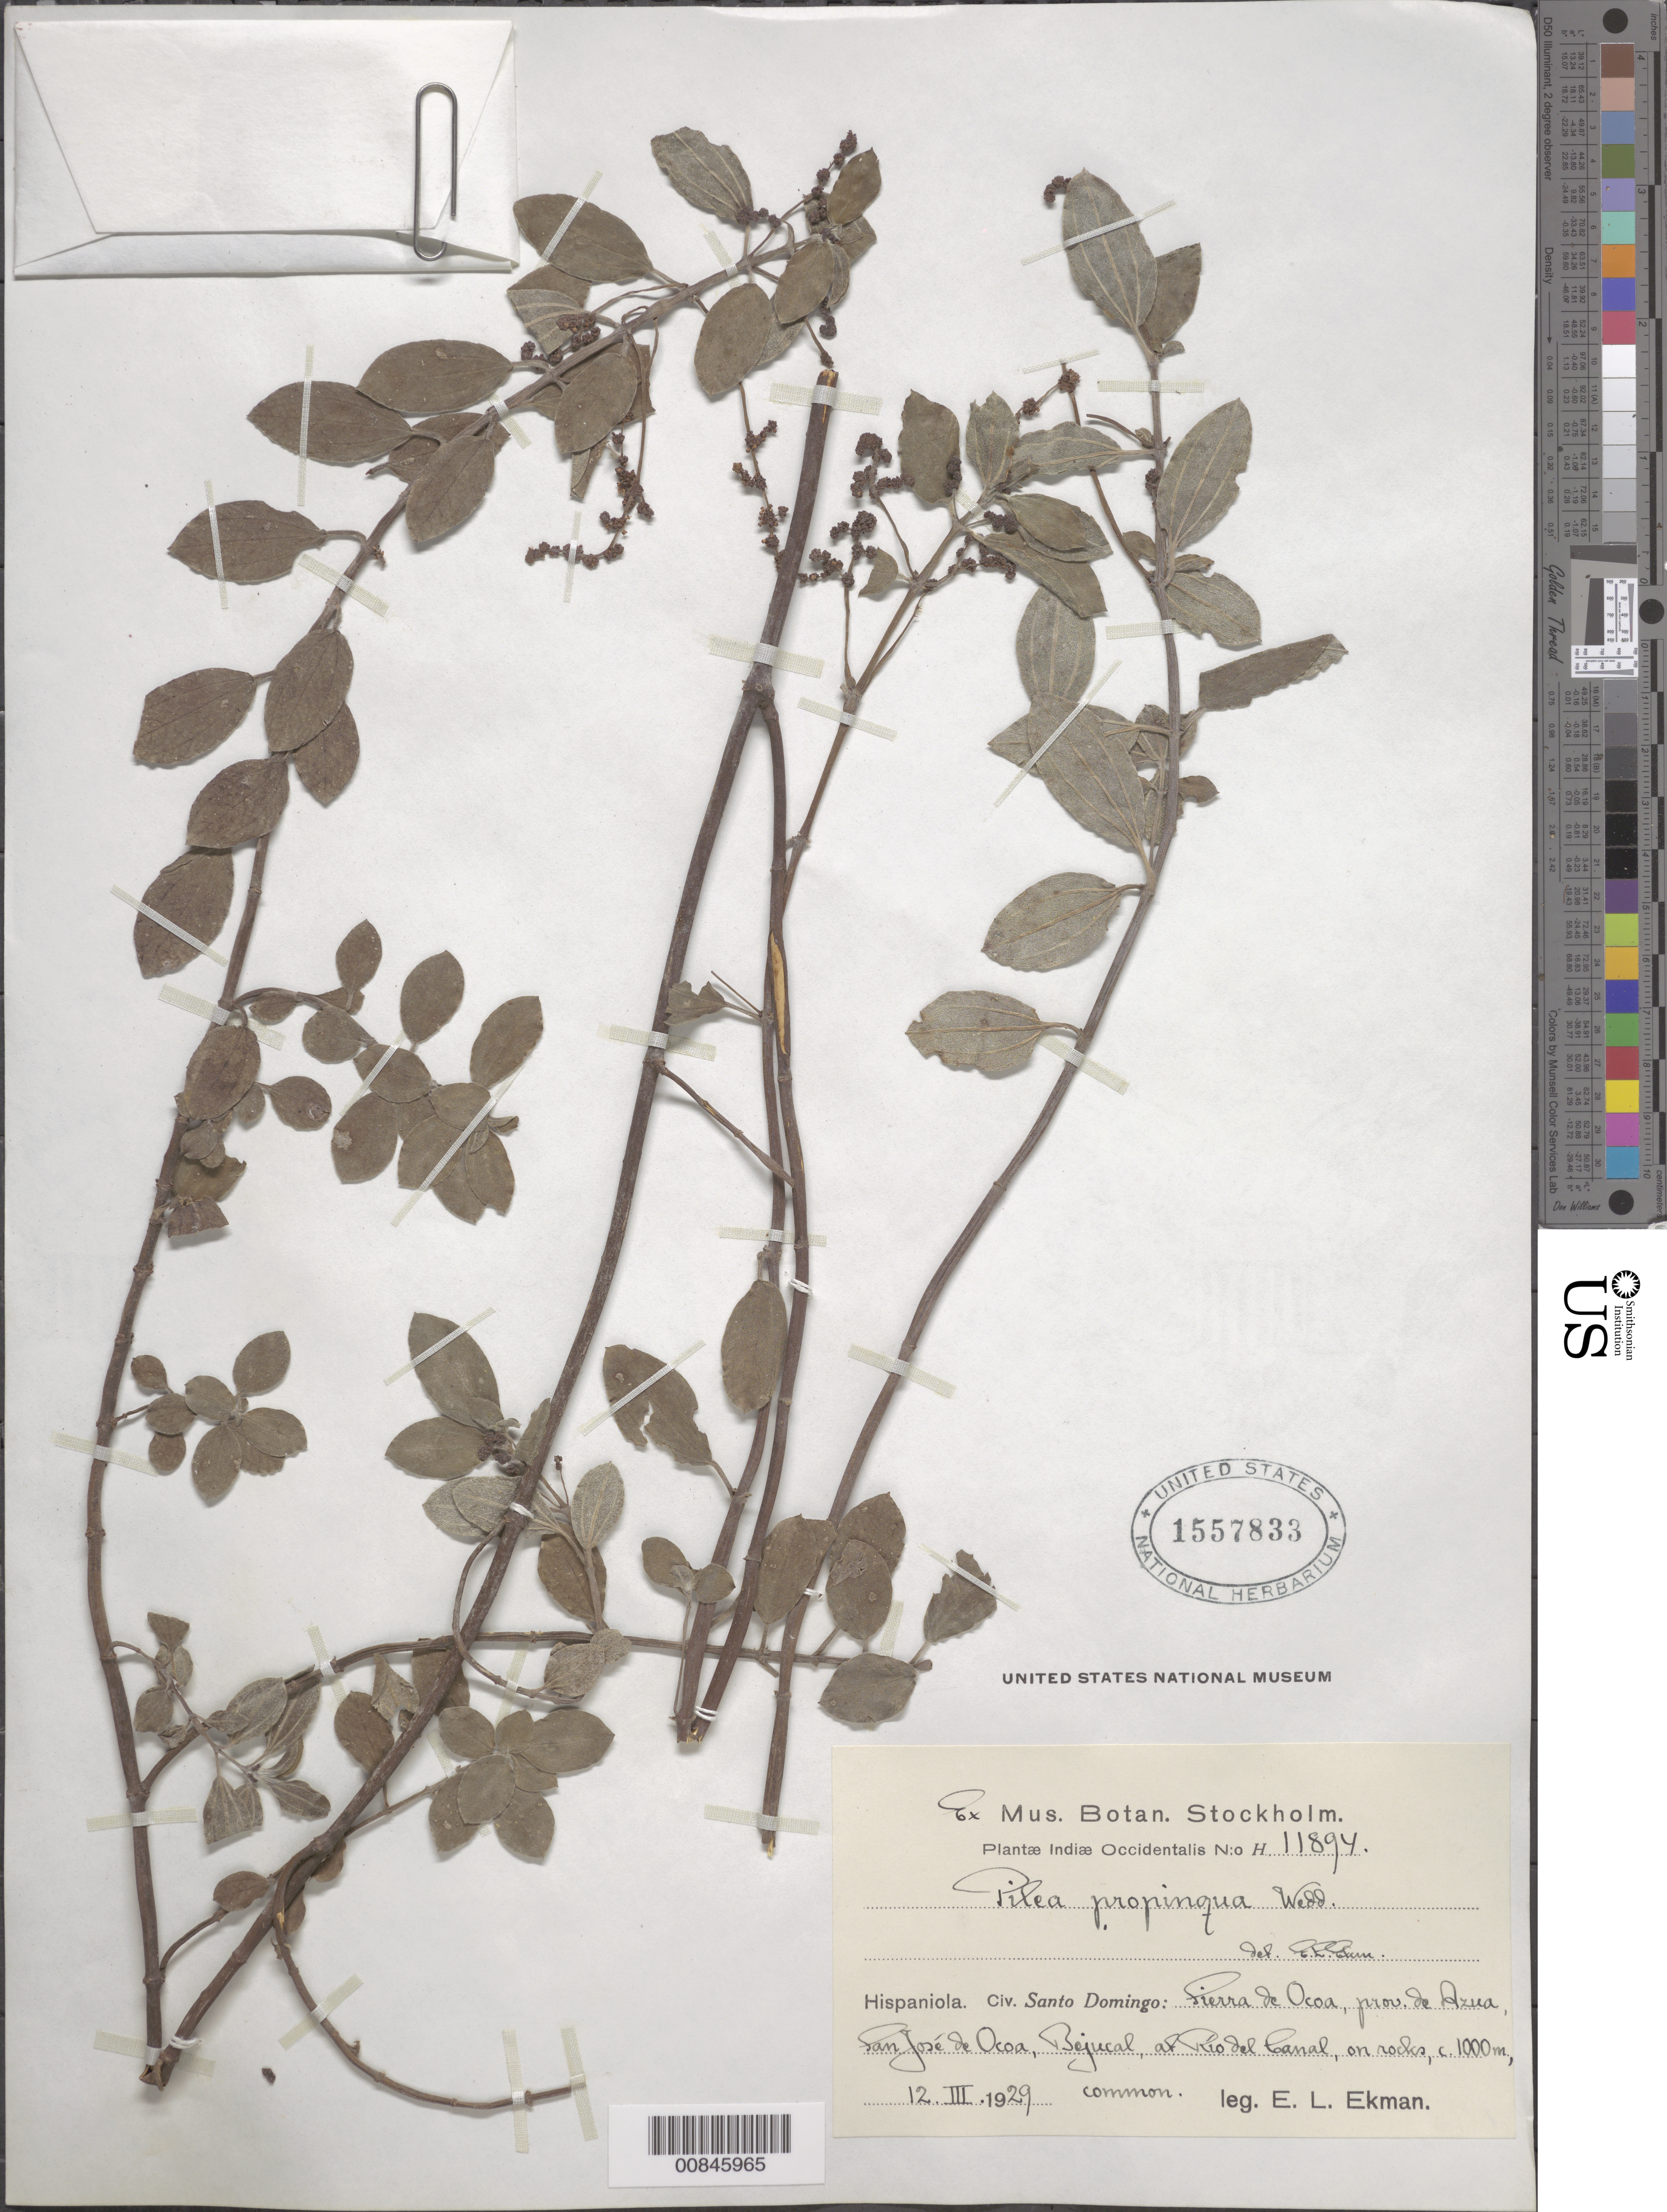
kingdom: Plantae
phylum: Tracheophyta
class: Magnoliopsida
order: Rosales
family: Urticaceae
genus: Pilea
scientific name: Pilea propinqua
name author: Wedd.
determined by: Ekman, E. L.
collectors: E. L. Ekman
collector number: H 11894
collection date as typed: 12 Mar 1929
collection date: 1929-03-12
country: Dominican Republic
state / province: Azua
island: Hispaniola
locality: Sierra de Ocoa, San José de Ocoa, Bejucal, at Río del Canal.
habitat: On rocks.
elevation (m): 1000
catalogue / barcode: US 1557833